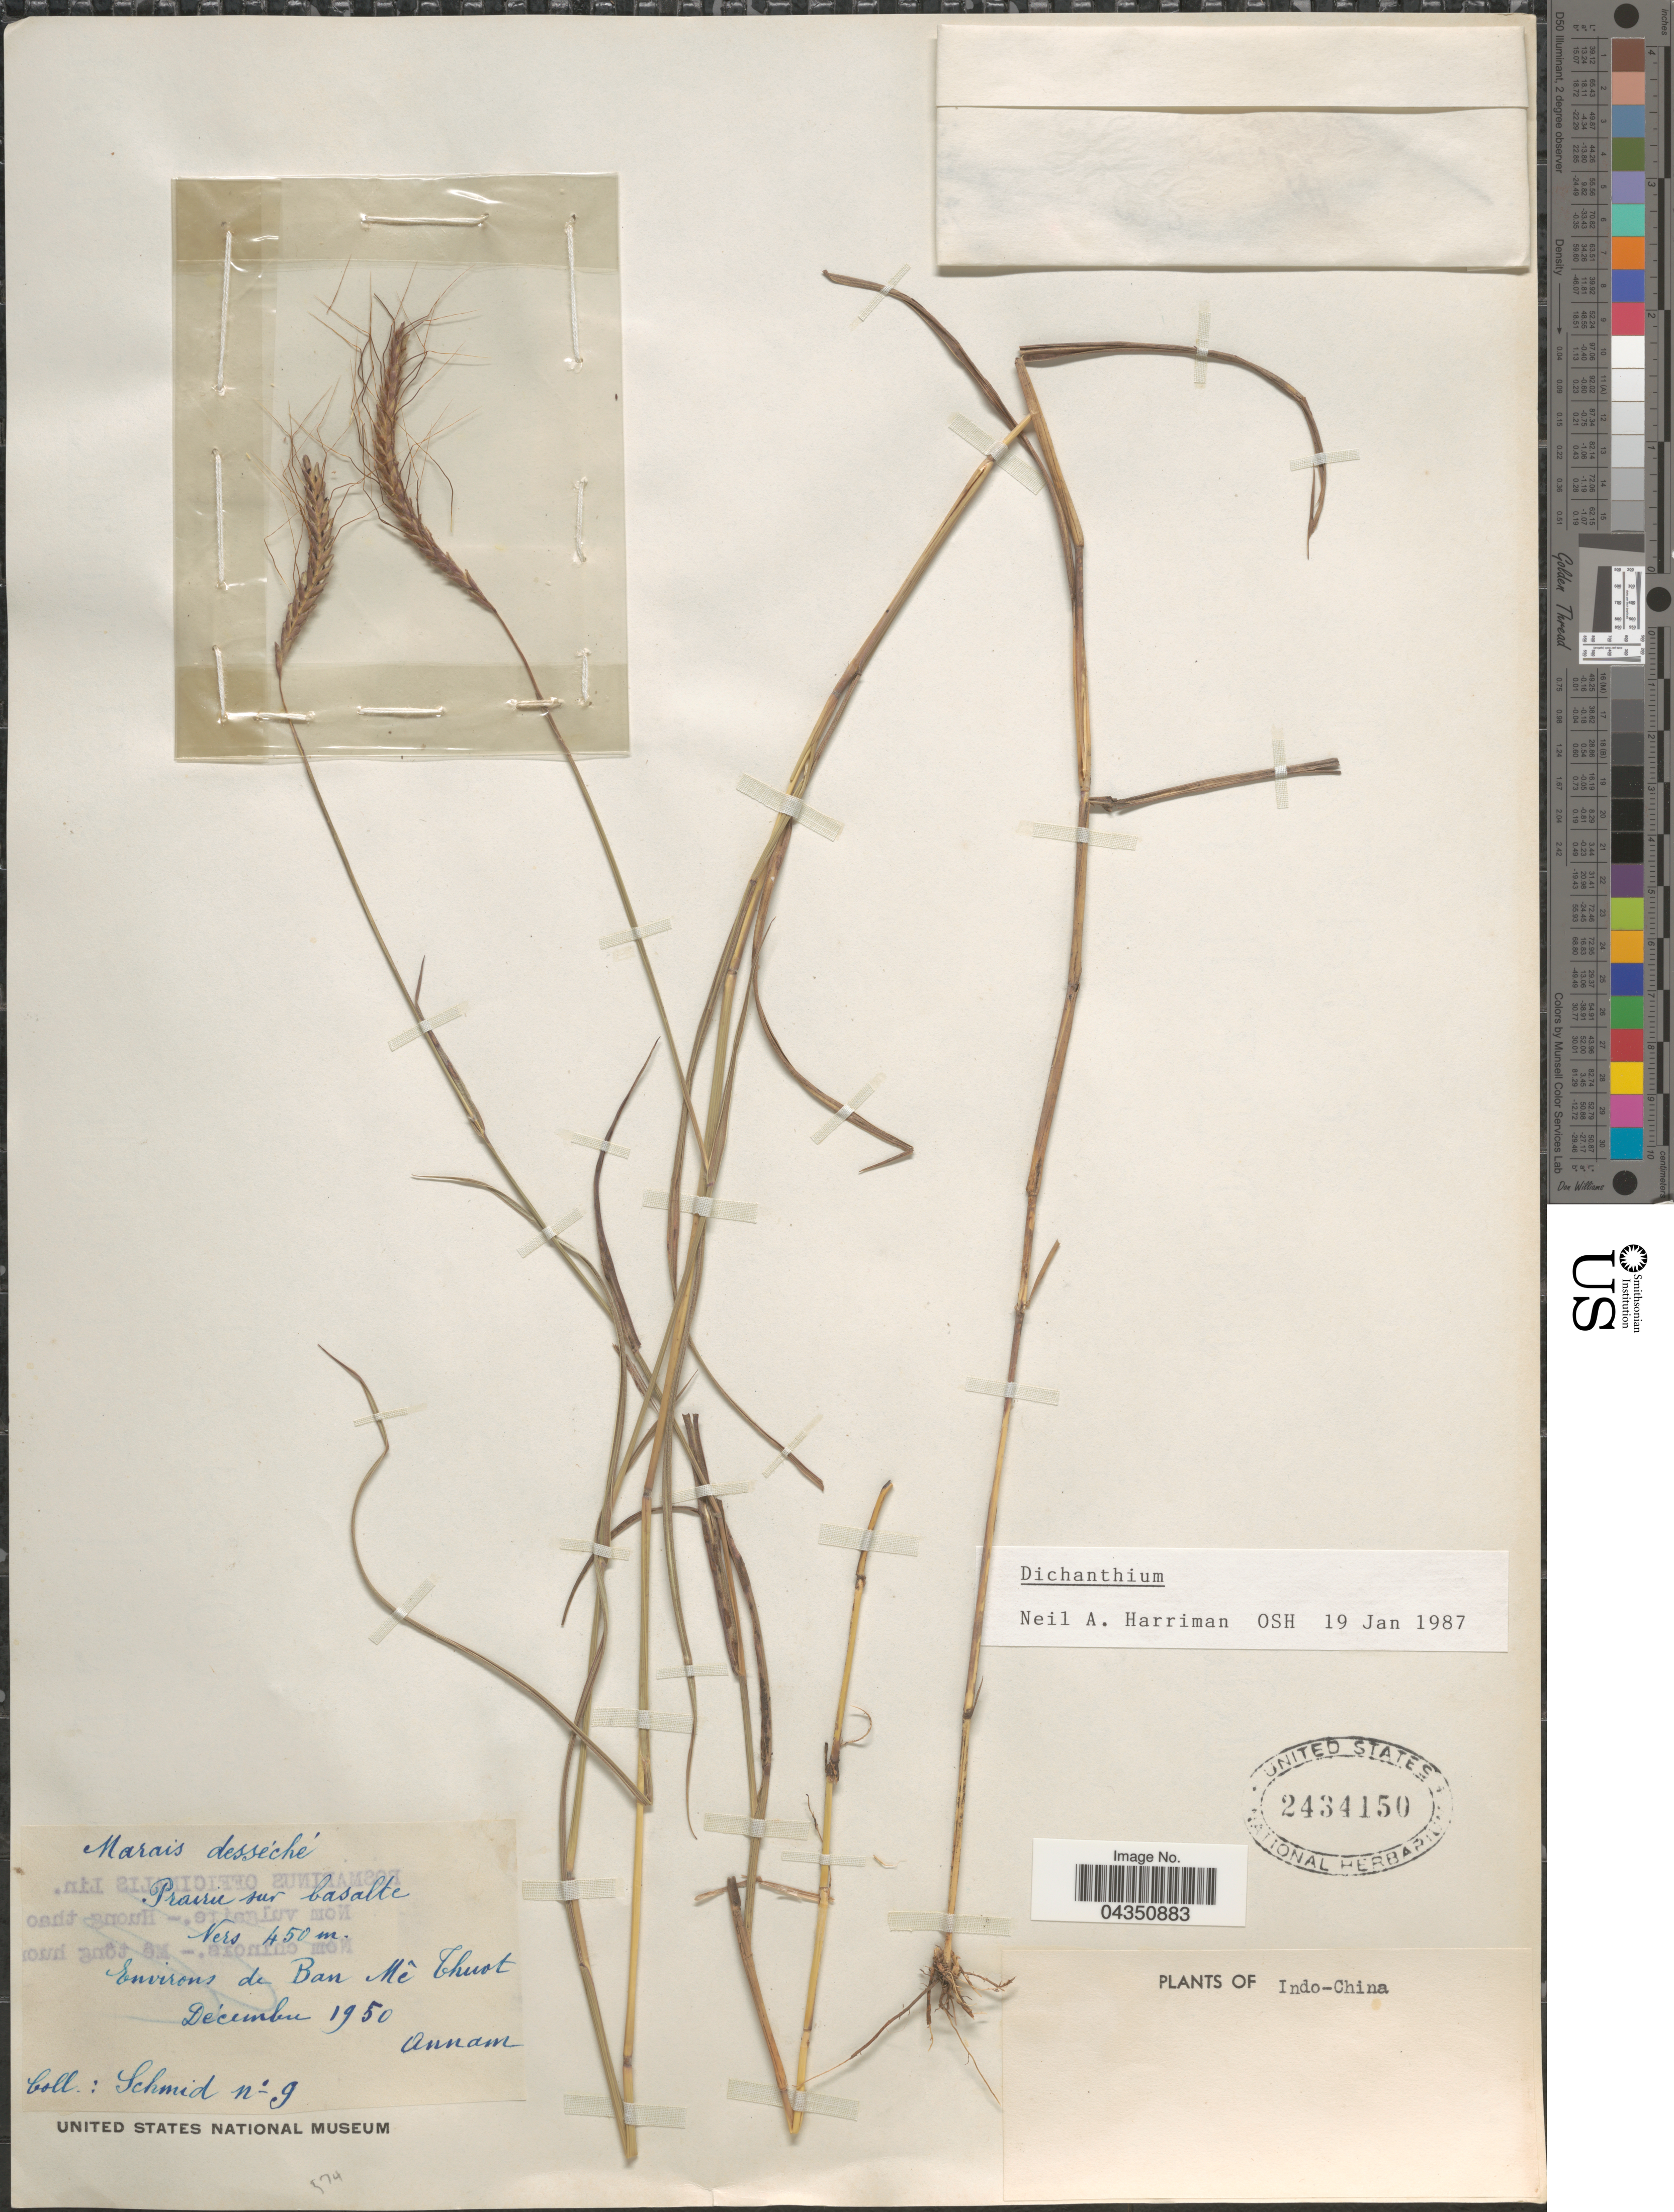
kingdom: Plantae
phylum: Tracheophyta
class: Liliopsida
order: Poales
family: Poaceae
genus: Dichanthium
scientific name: Dichanthium sp.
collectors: Schmid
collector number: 9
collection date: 1950-12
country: Vietnam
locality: Environs de Ban Mé Thuot. Annam.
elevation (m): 450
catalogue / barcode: US 2434150